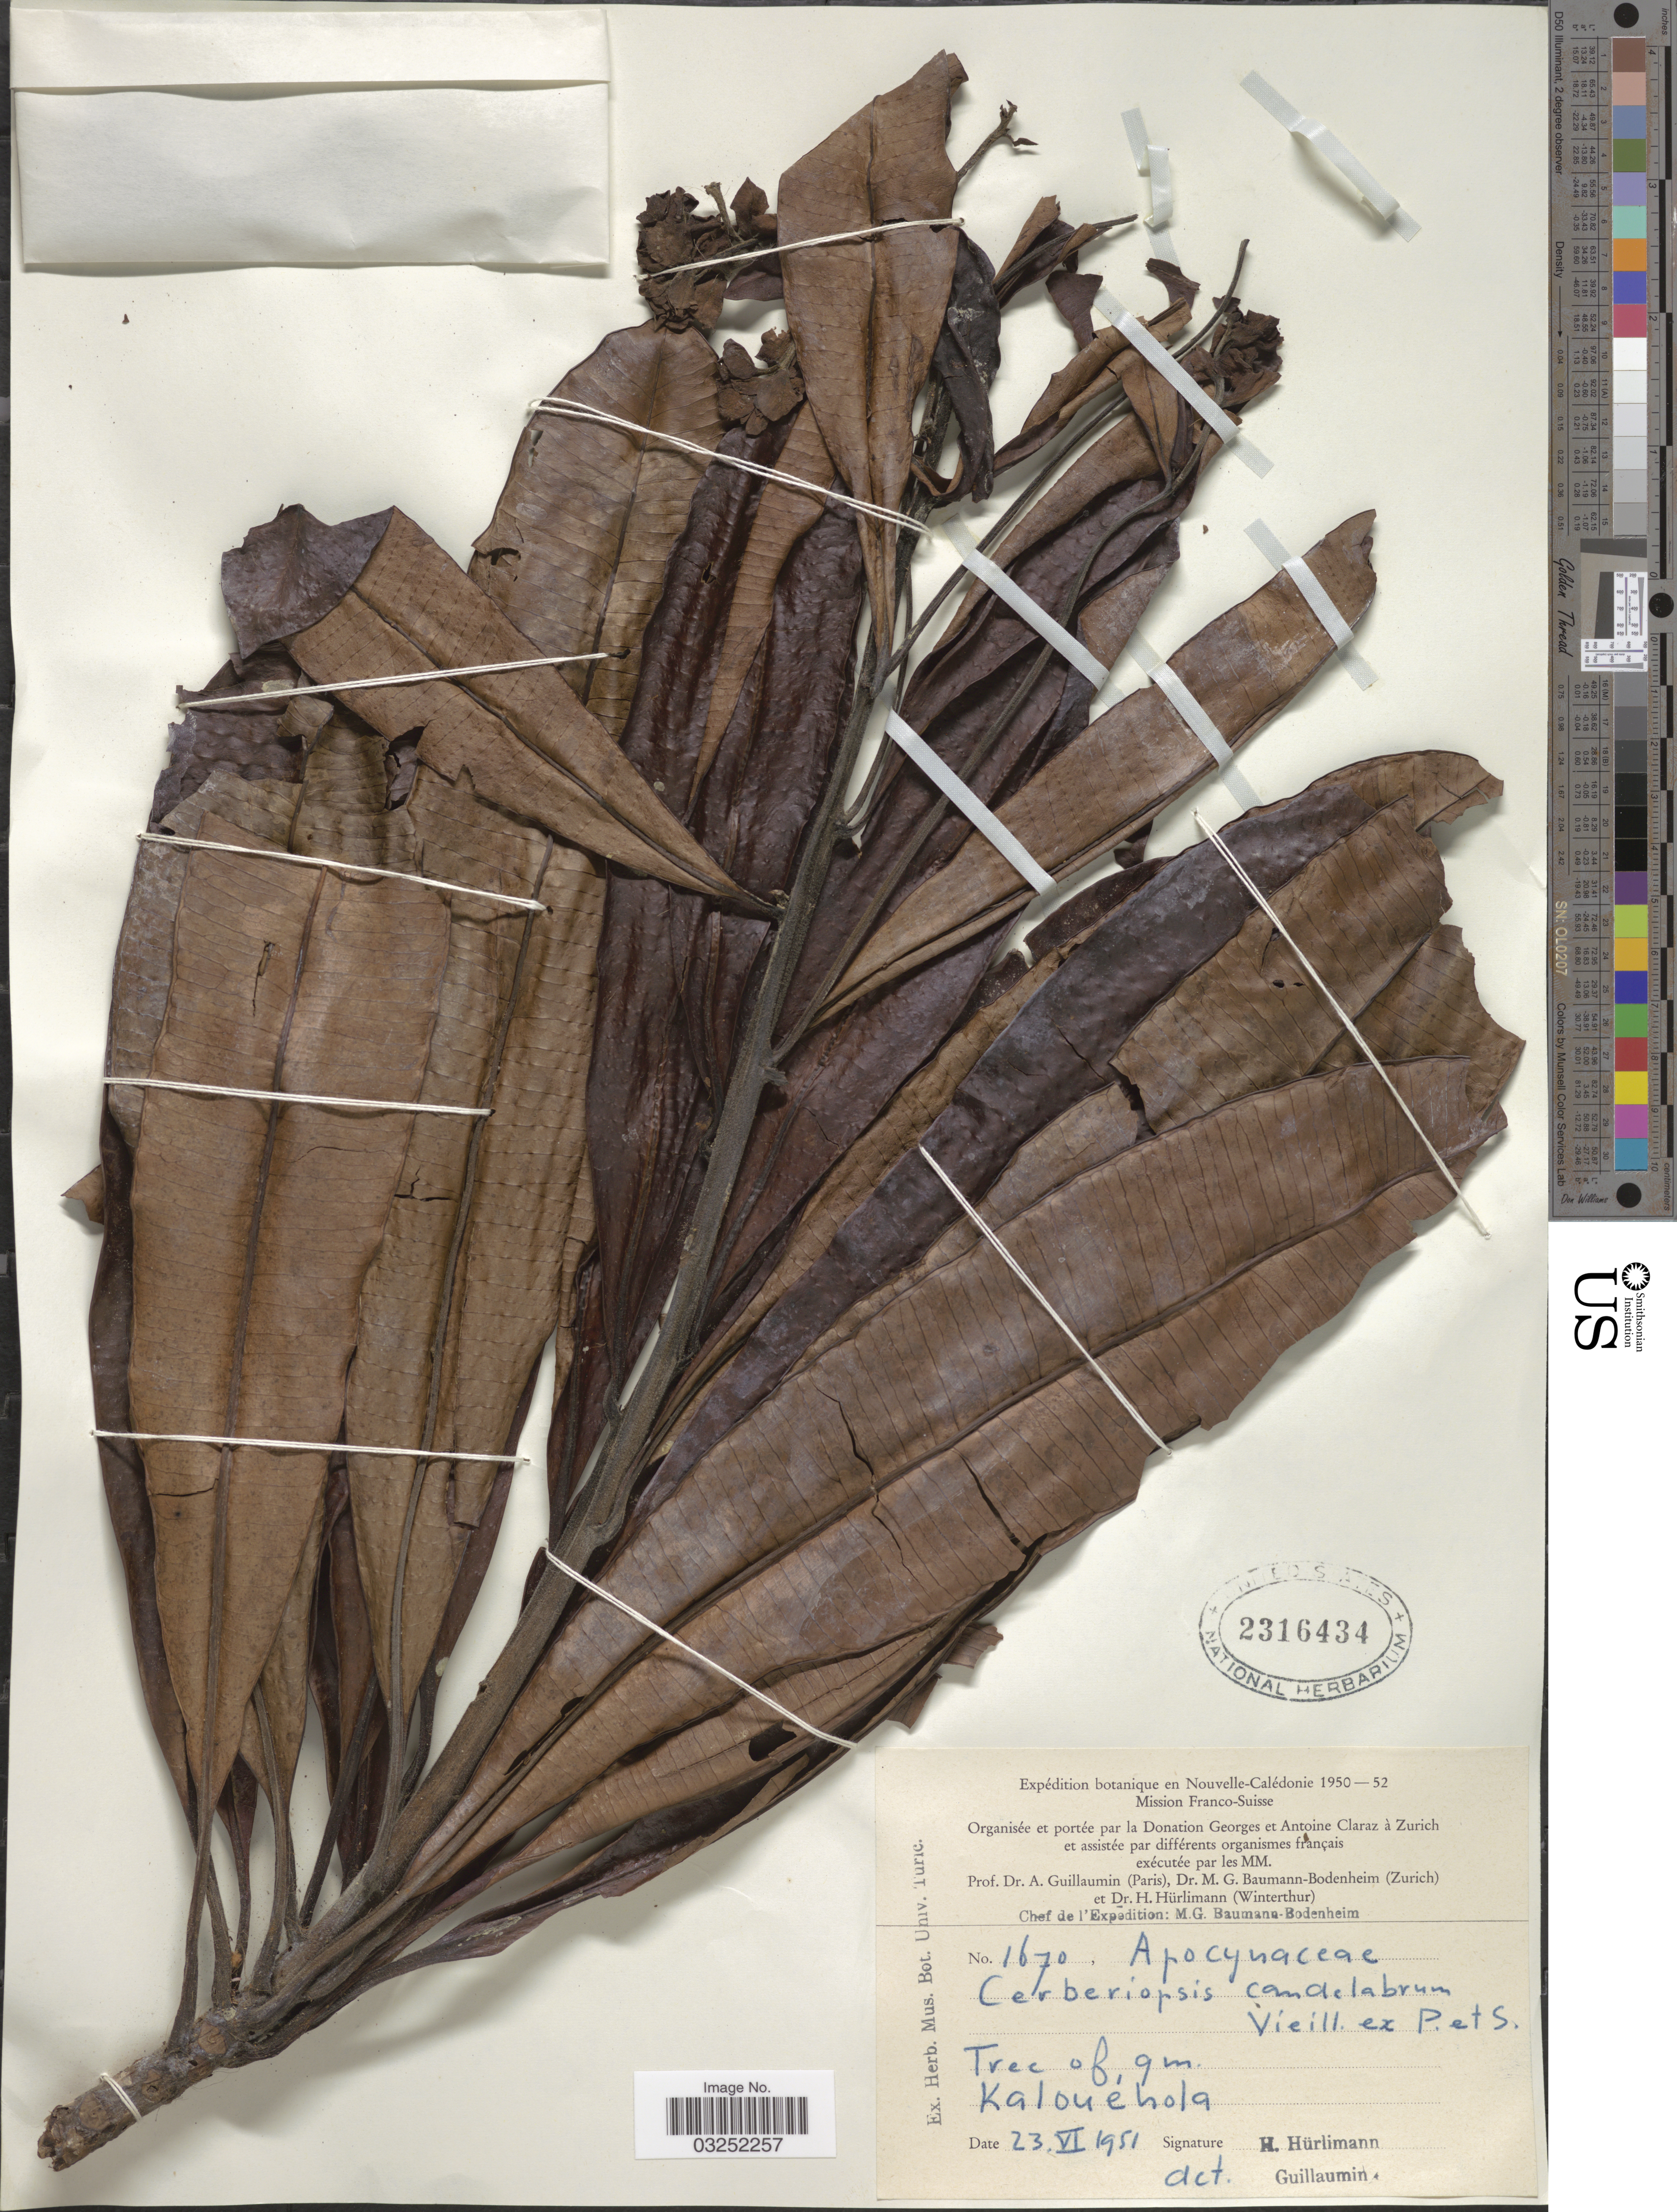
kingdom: Plantae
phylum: Tracheophyta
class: Magnoliopsida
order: Gentianales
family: Apocynaceae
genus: Cerberiopsis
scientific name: Cerberiopsis candelabra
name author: Vieill. ex Pancher & Sebert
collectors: H. Hürlimann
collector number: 1670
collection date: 1951-06-23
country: New Caledonia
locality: Nouvelle-Calédonie, Kalouéhola.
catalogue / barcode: US 2316434